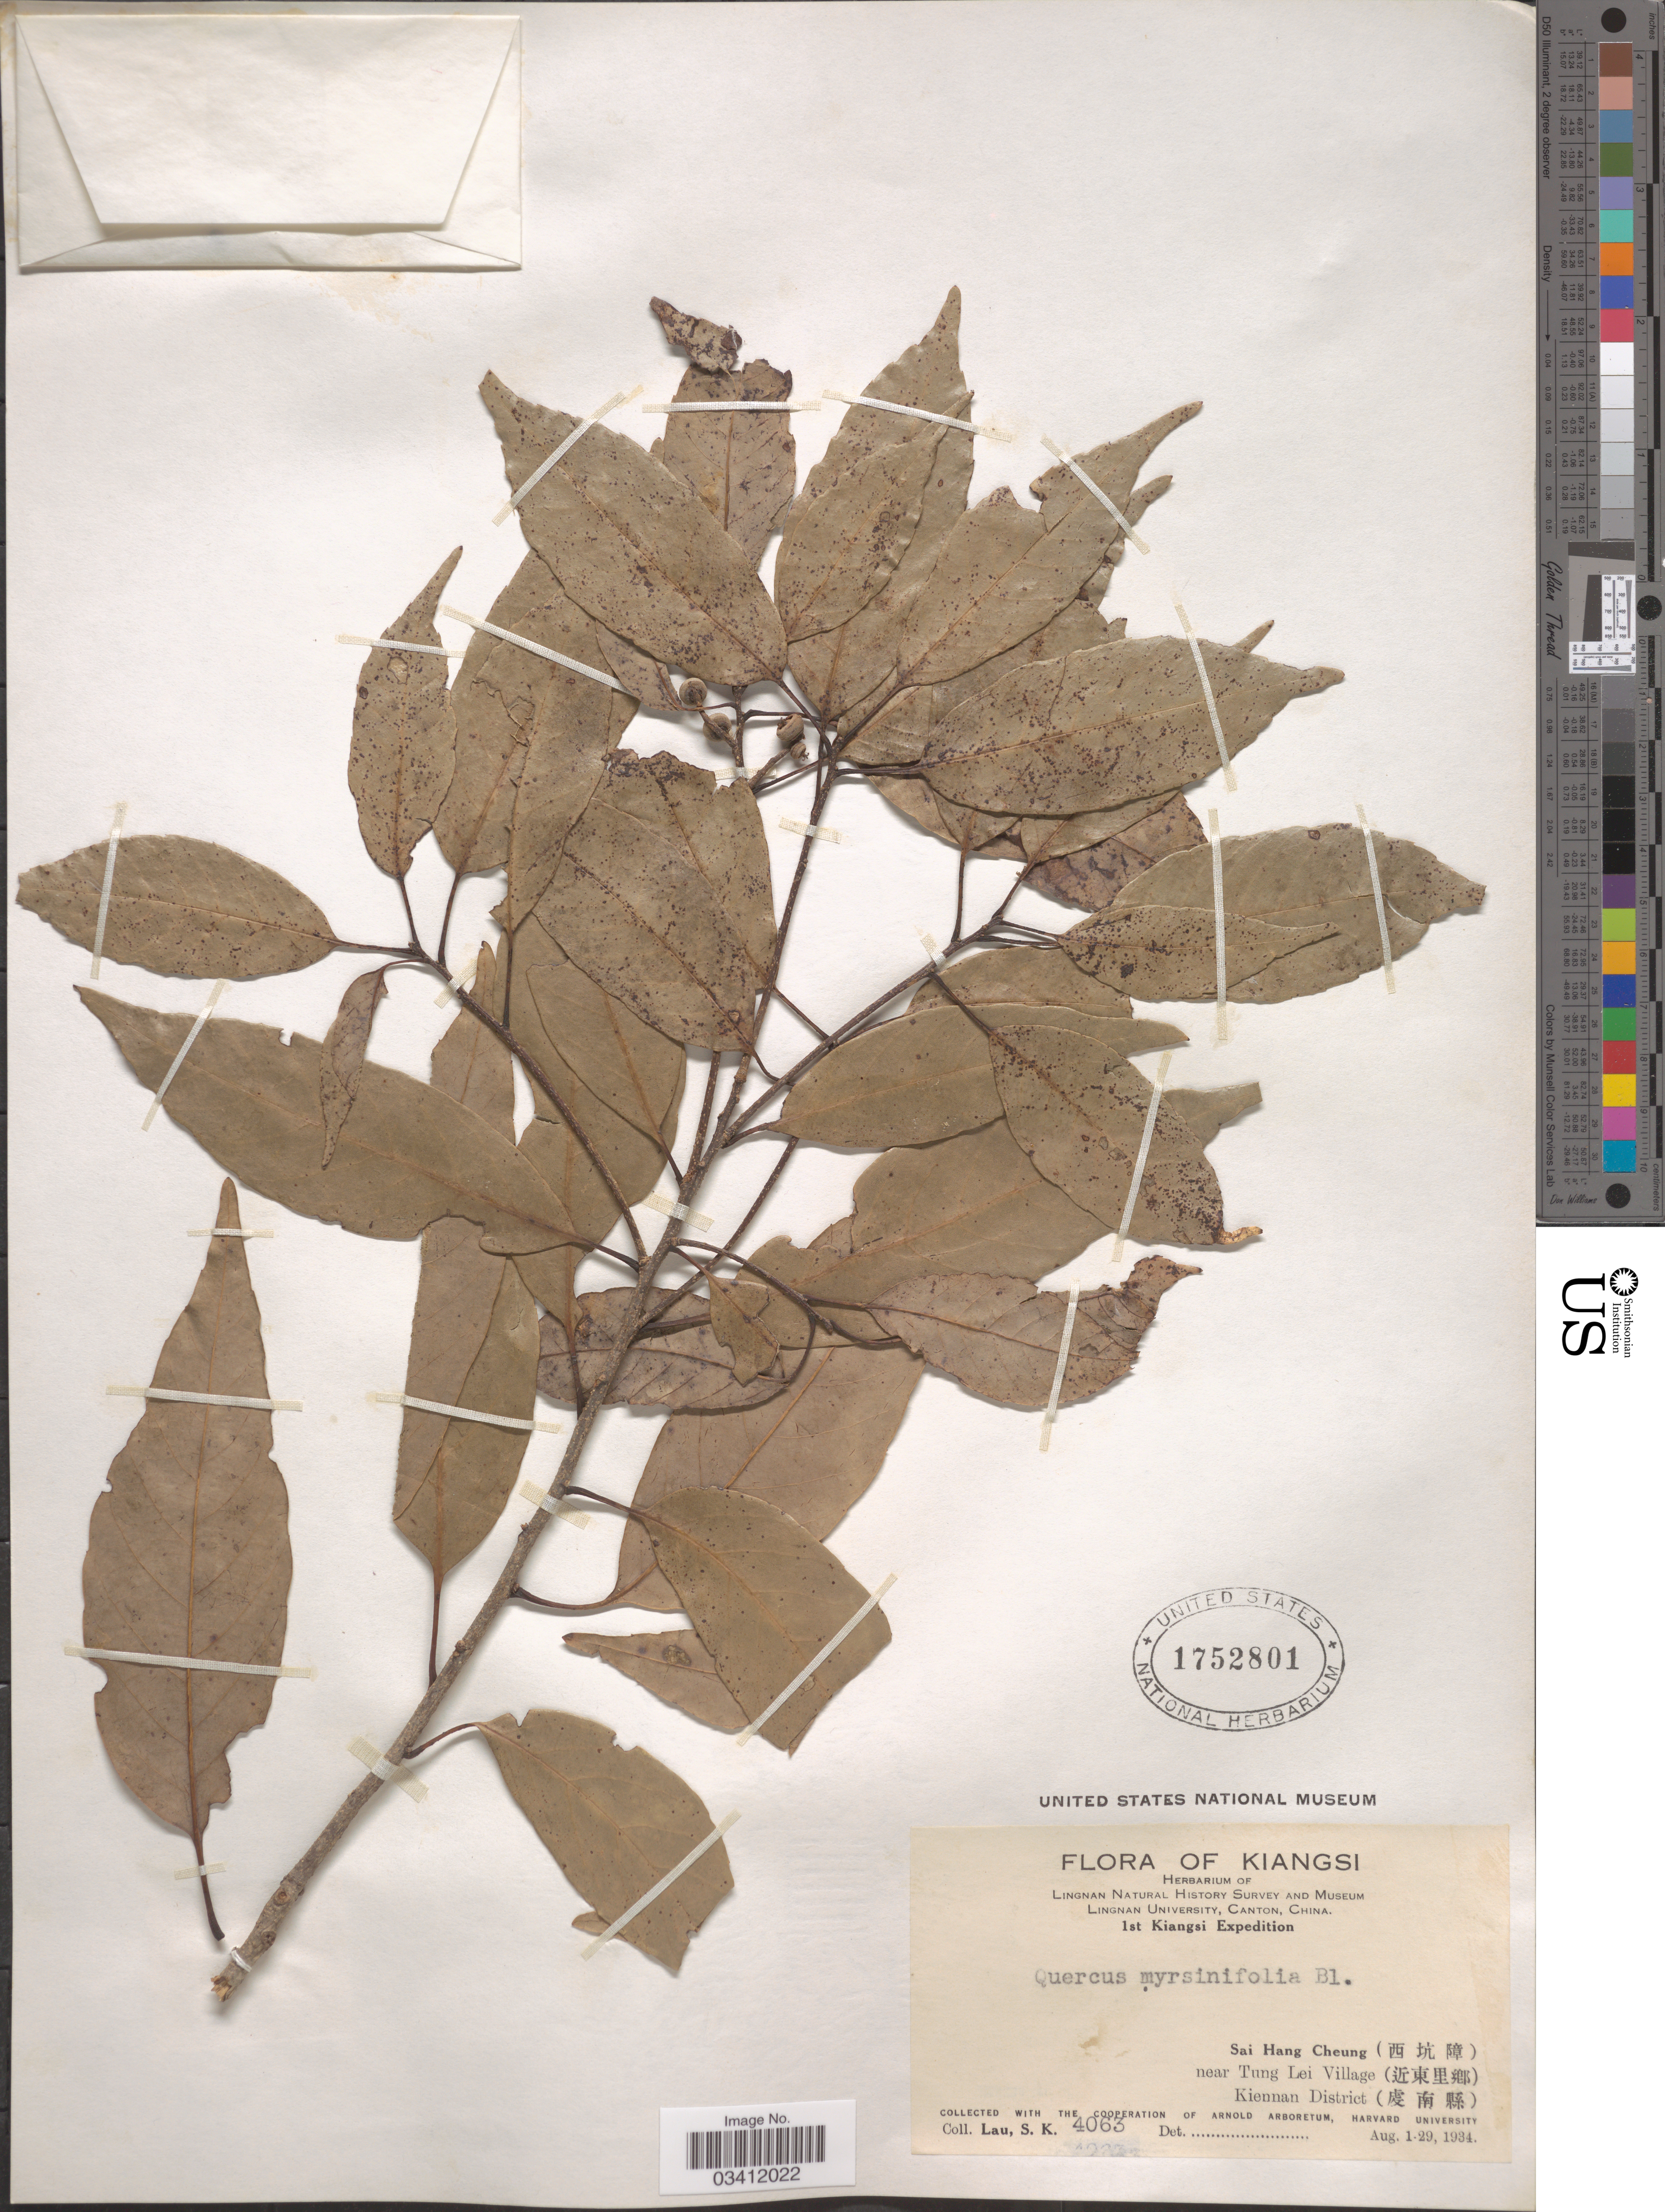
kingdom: Plantae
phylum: Tracheophyta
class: Magnoliopsida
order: Fagales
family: Fagaceae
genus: Quercus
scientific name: Quercus myrsinifolia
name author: Blume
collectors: S. K. Lau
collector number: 4063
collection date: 1934-08-01/1934-08-29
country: China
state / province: Jiangxi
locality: Kiangsi. Sai Hang Cheung (X) near Tung Lei Village (X) Kiennan District (X).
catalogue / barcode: US 1752801